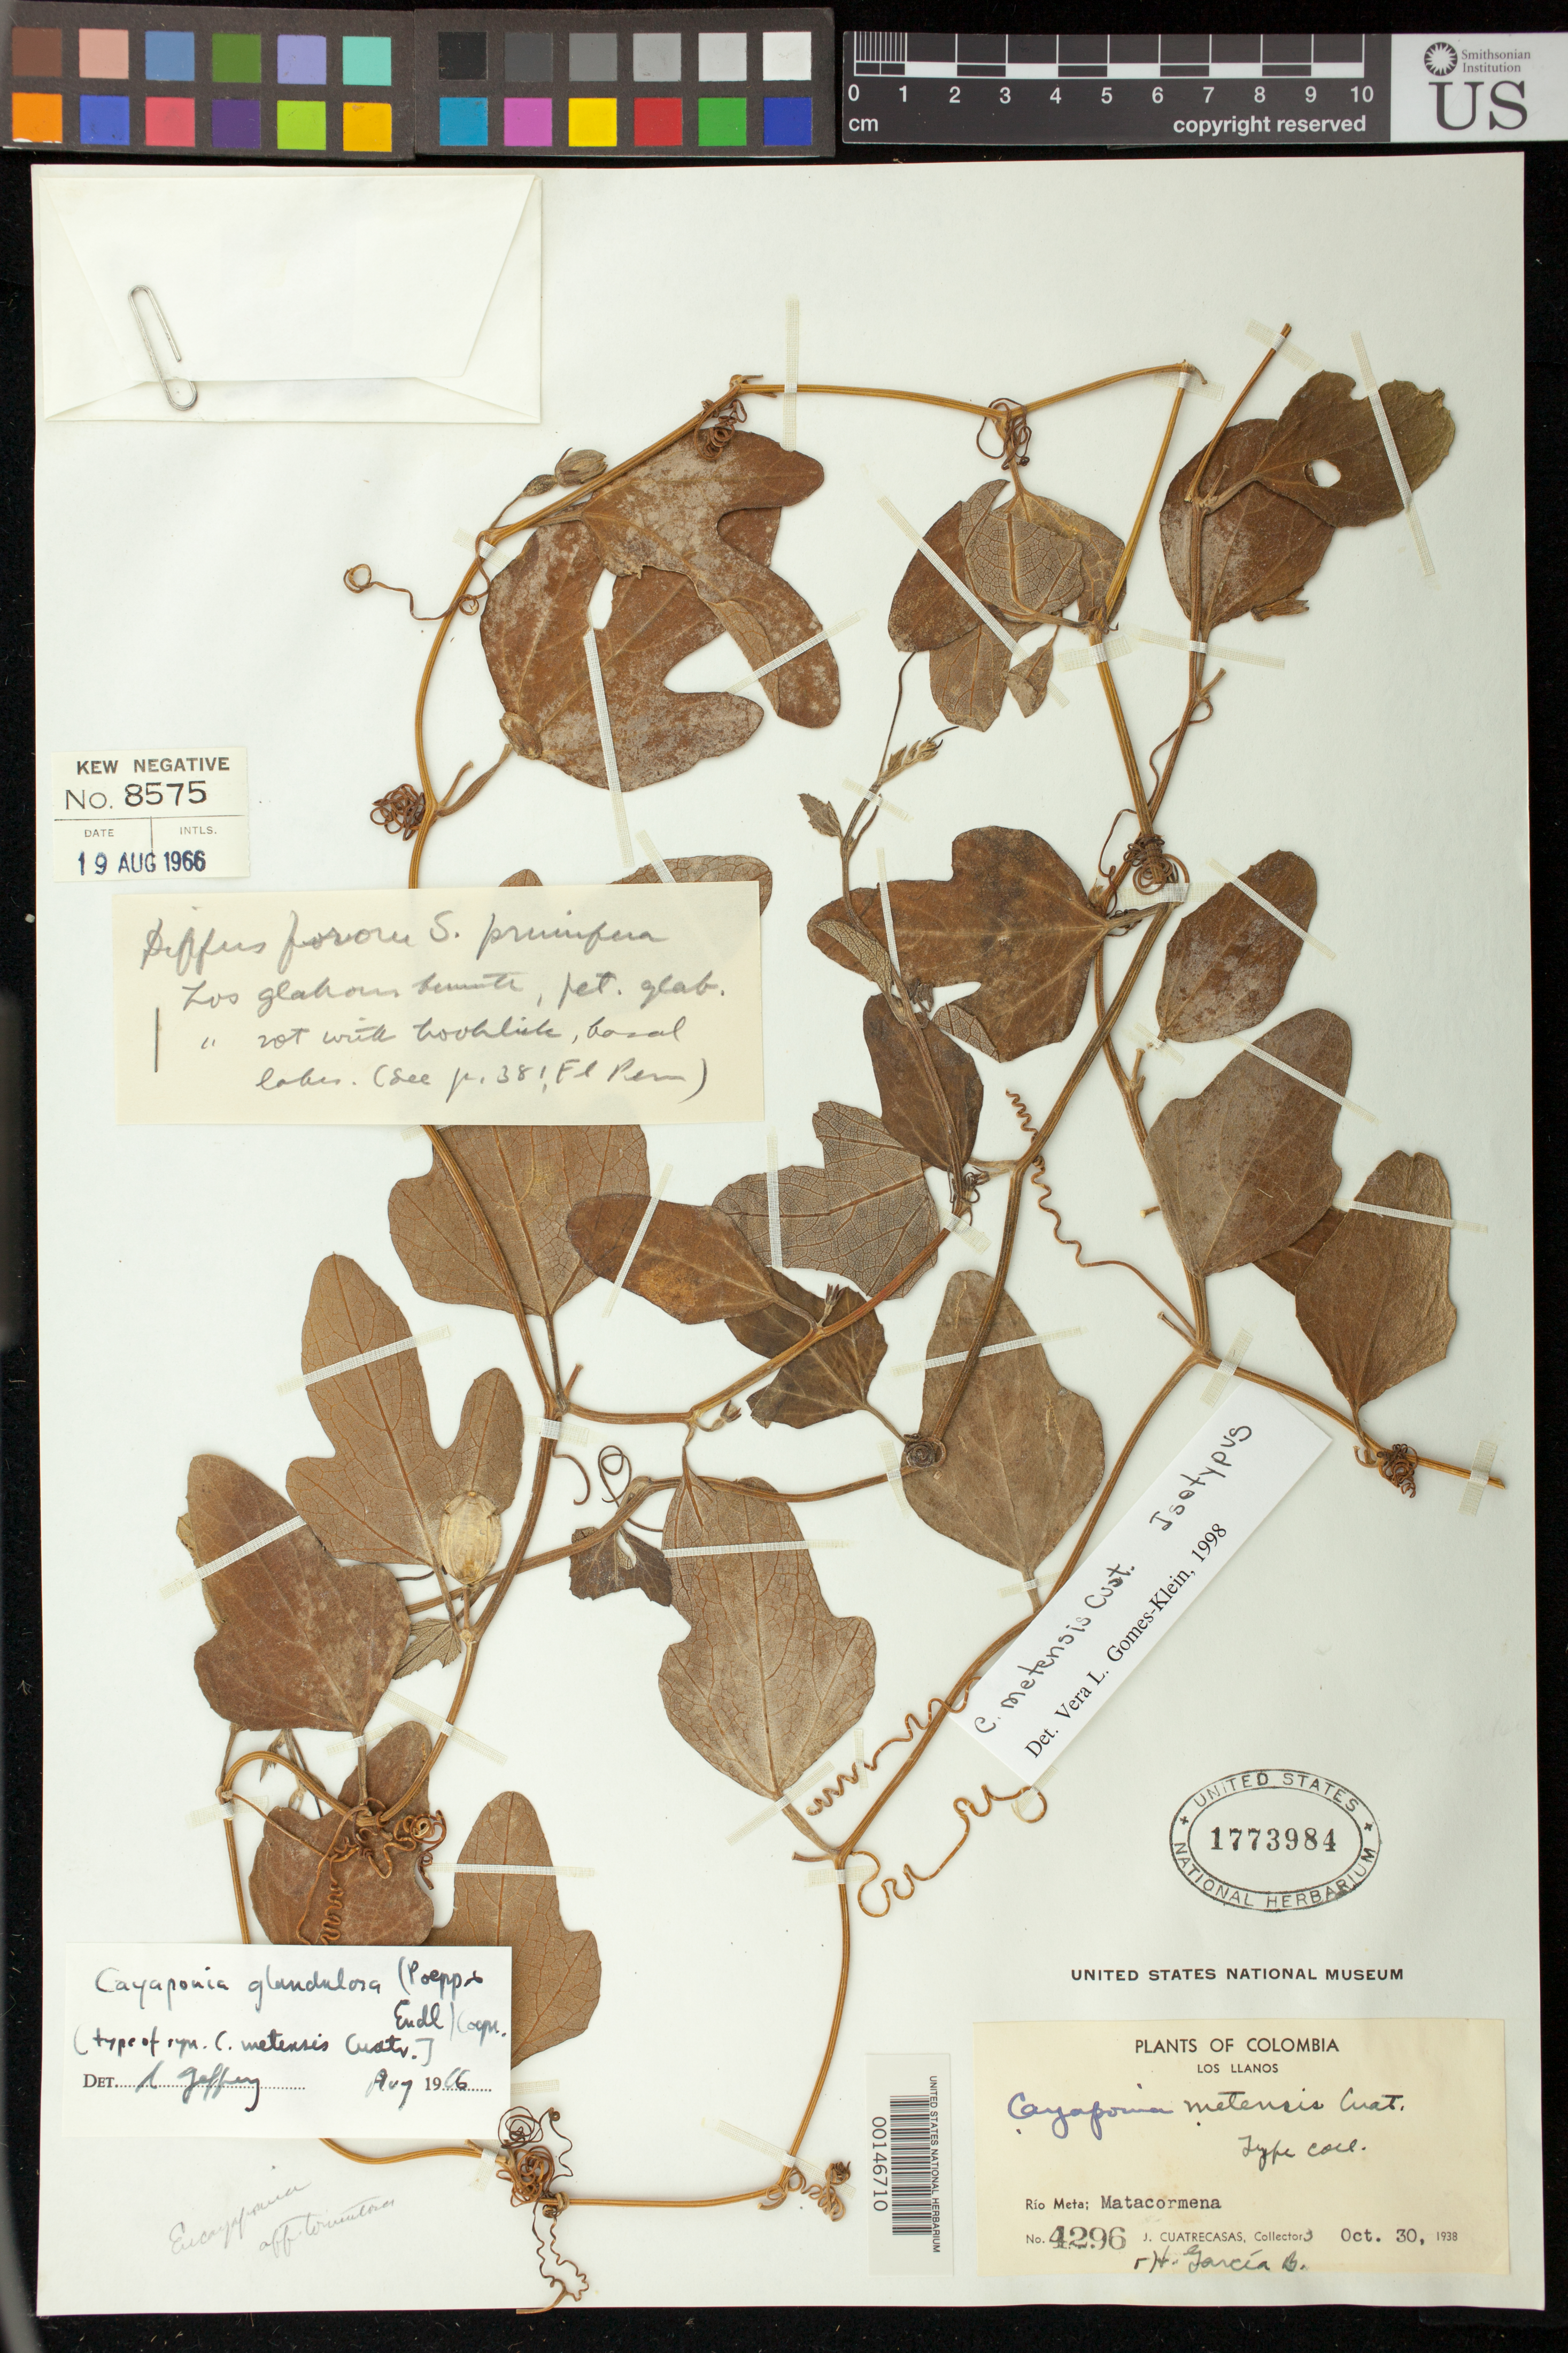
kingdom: Plantae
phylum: Tracheophyta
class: Magnoliopsida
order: Cucurbitales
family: Cucurbitaceae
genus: Cayaponia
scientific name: Cayaponia metensis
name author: Cuatrec.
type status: Isotype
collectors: J. Cuatrecasas & H. Garcia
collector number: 4296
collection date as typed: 30 Oct 1938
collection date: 1938-10-30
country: Colombia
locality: Los Llanos, Rio Meta, Matacormena.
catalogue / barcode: US 1773984